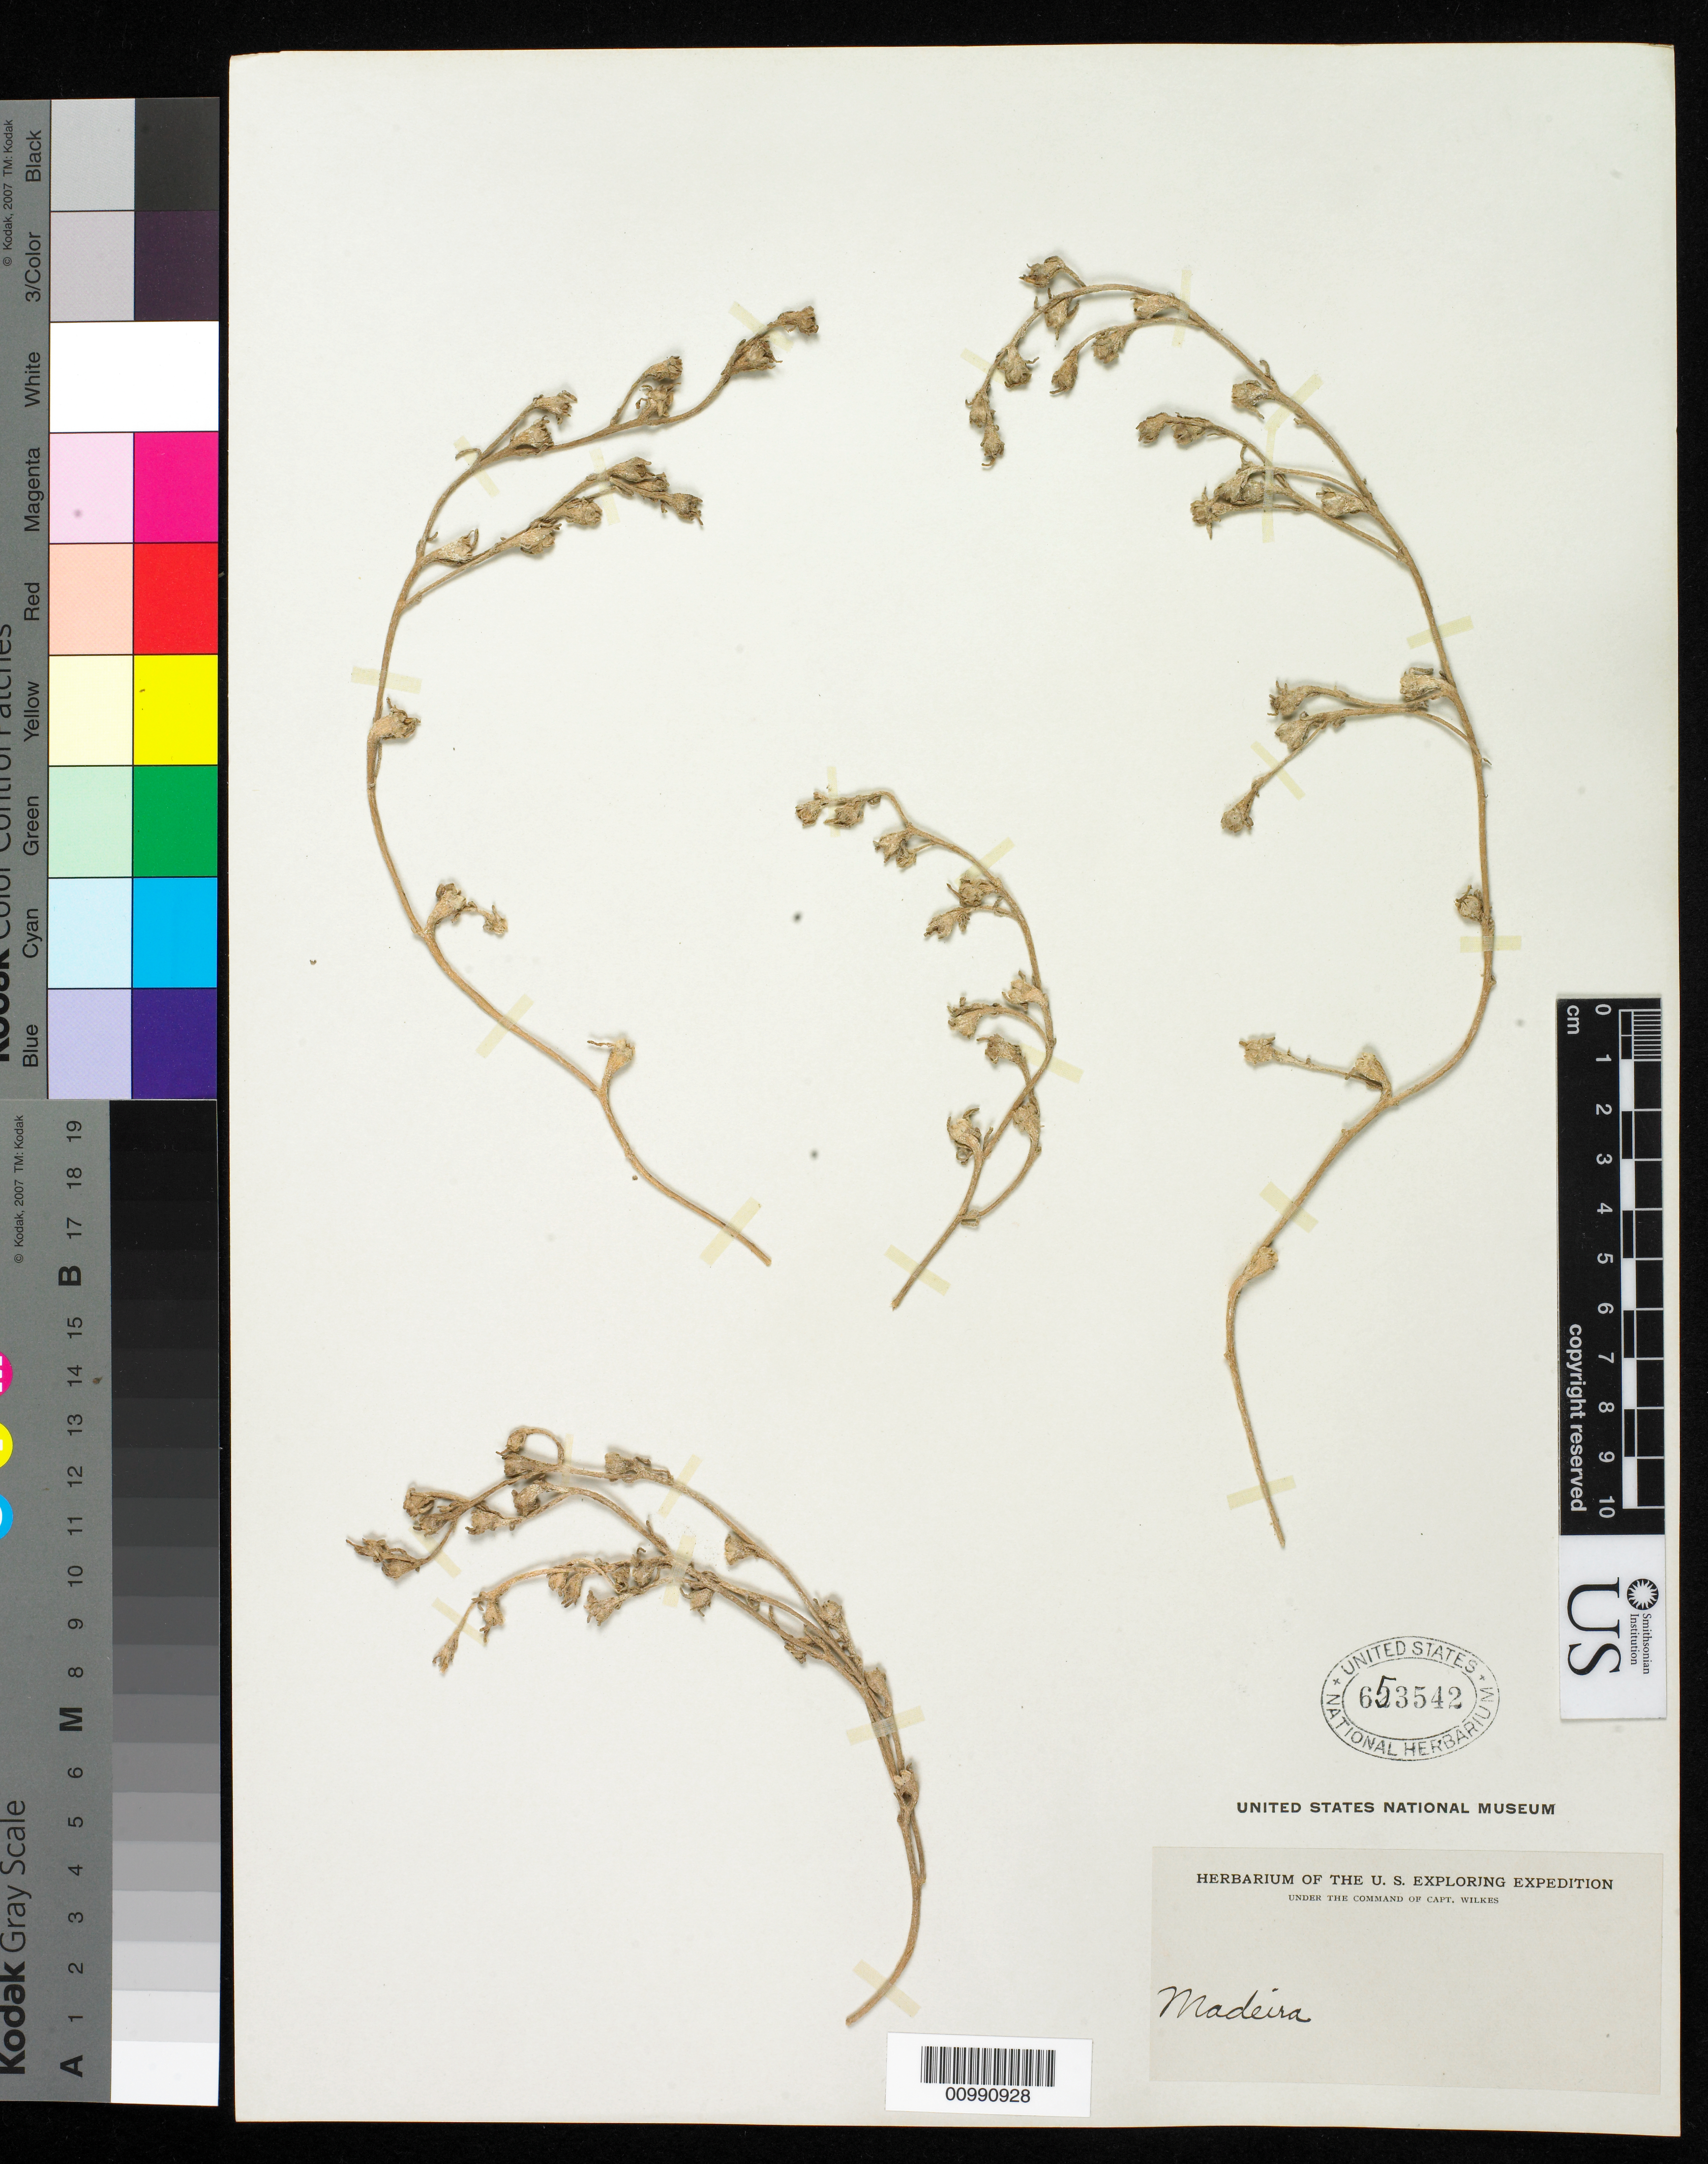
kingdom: Plantae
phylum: Tracheophyta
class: Magnoliopsida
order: Caryophyllales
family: Aizoaceae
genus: Mesembryanthemum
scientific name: Mesembryanthemum sp.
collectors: Wilkes Explor. Exped.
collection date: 1838/1842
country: Portugal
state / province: Madeira (Aut. Reg.)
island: Madeira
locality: Funchal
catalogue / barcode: US 653542